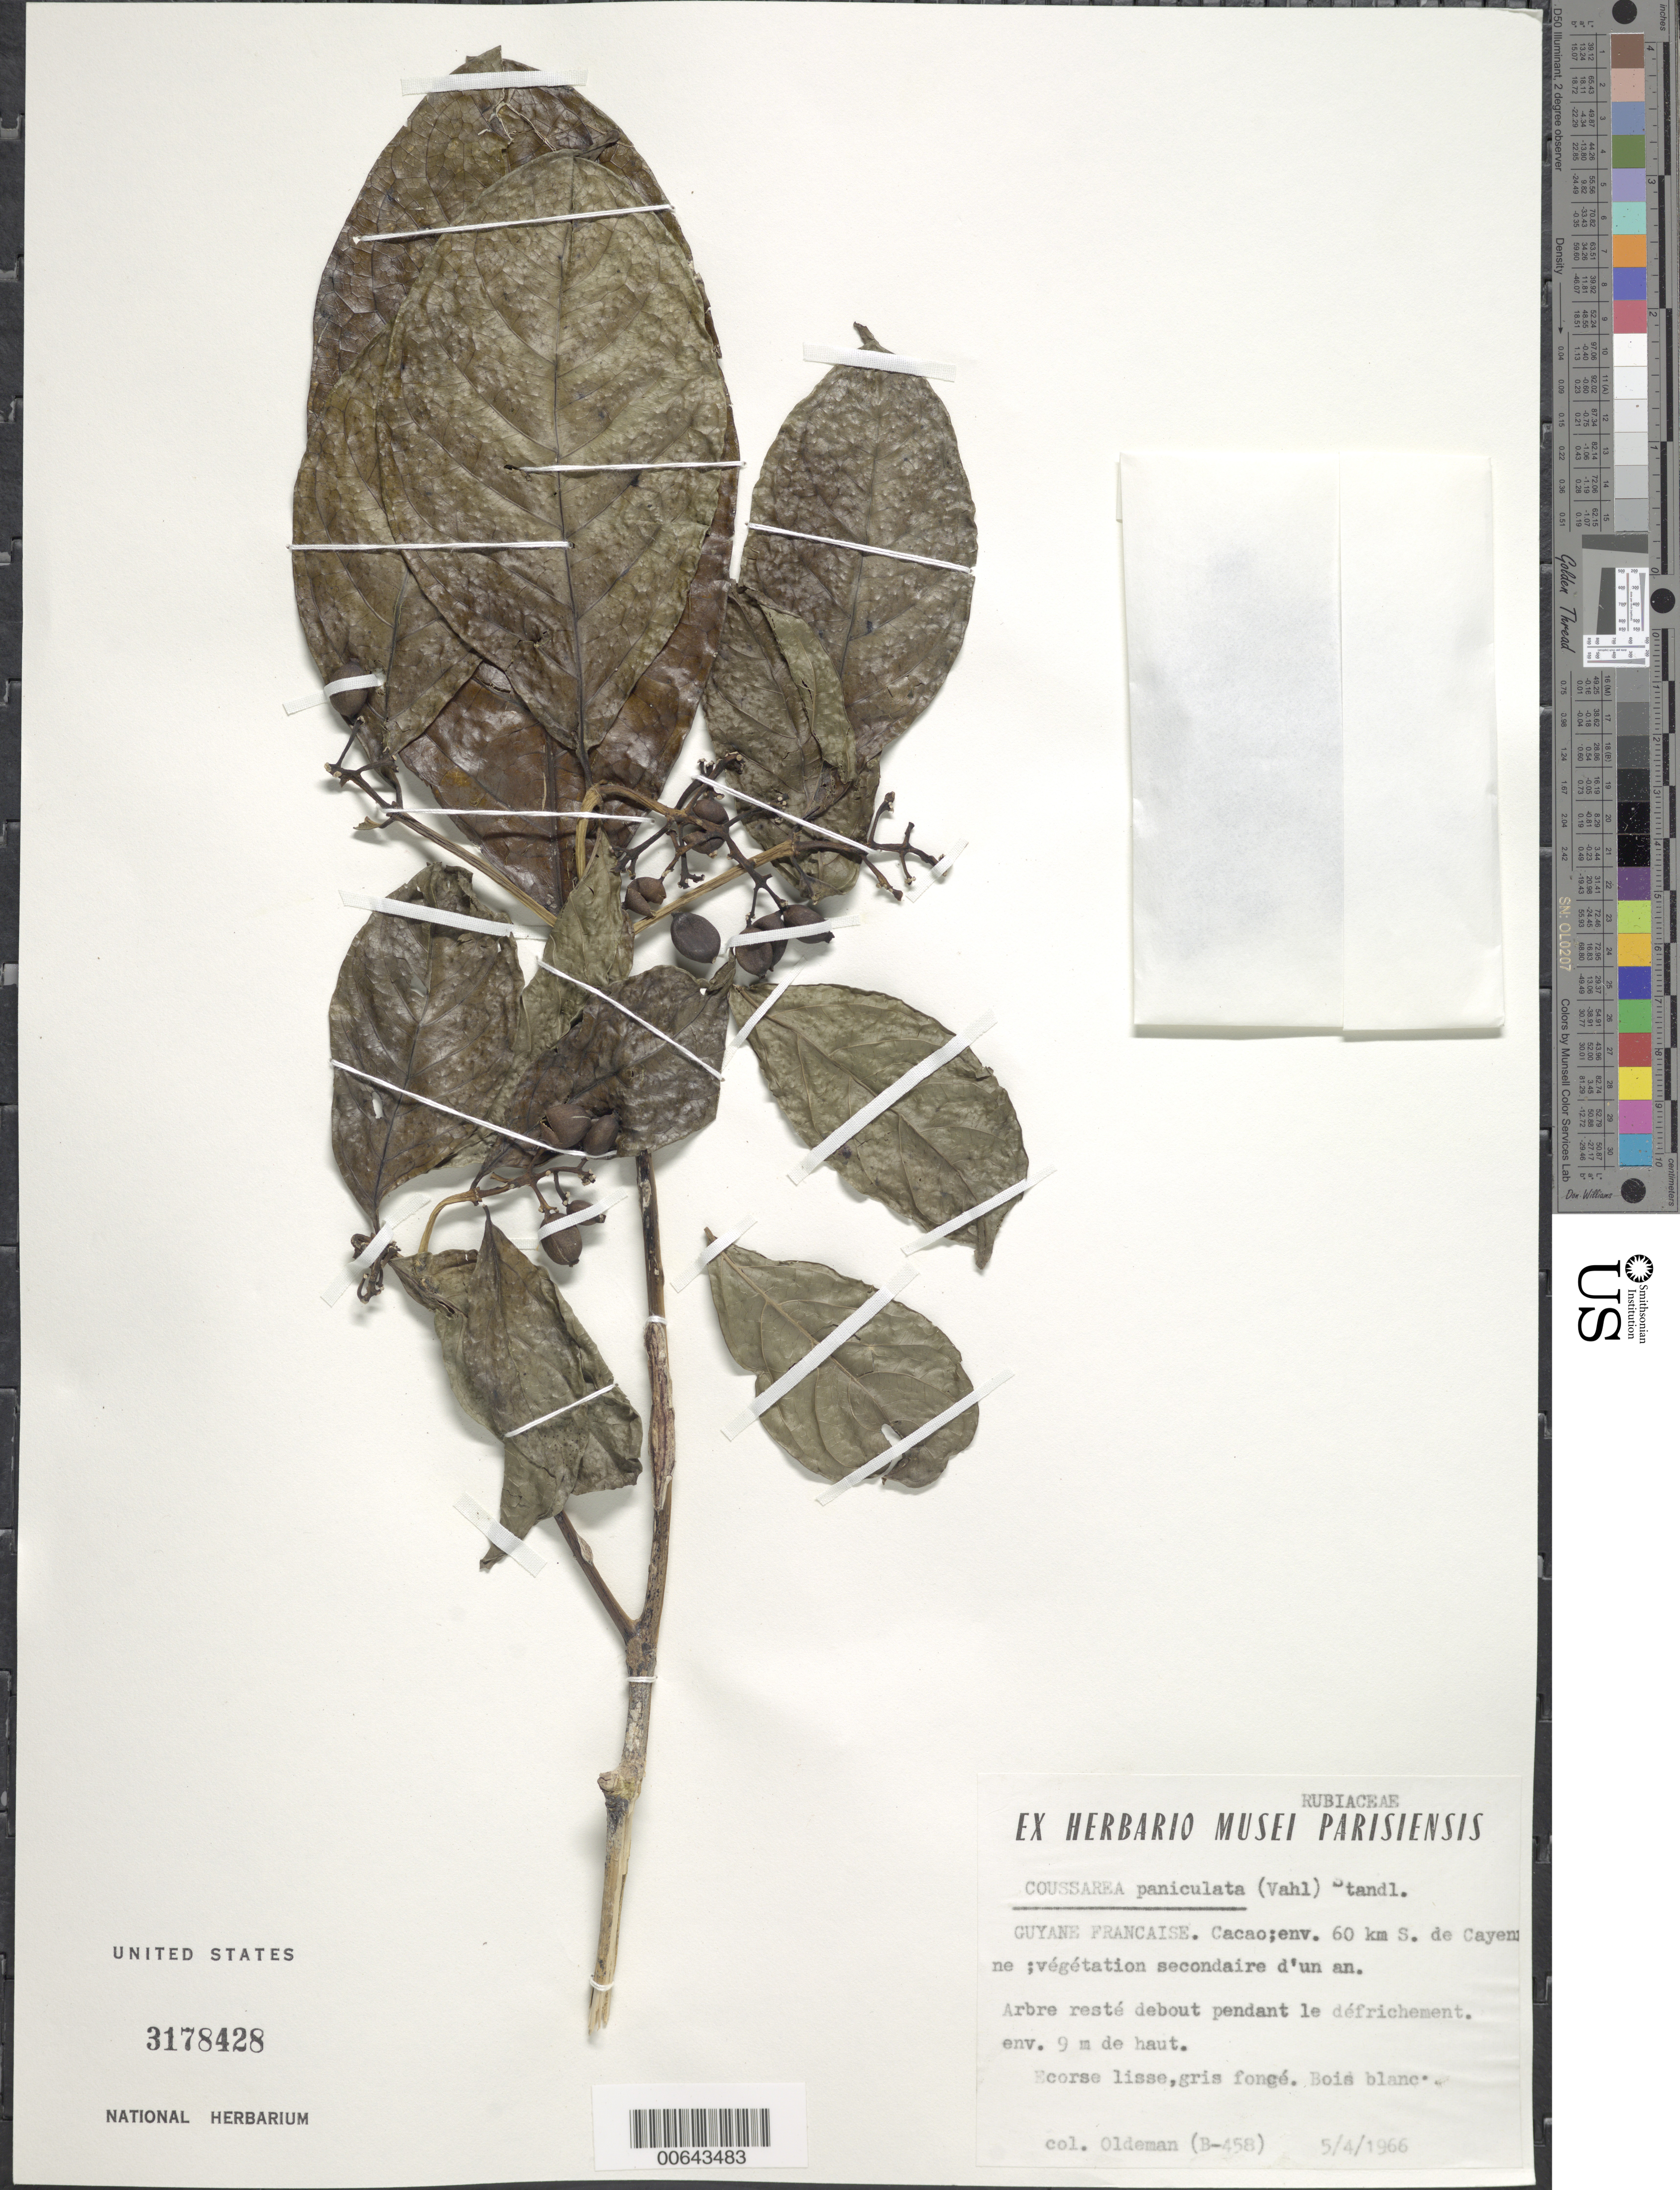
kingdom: Plantae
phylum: Tracheophyta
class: Magnoliopsida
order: Gentianales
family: Rubiaceae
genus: Coussarea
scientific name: Coussarea paniculata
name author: (Vahl) Standl.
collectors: R. Oldeman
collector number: B 458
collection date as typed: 5-Apr-66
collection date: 1966-04-05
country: French Guiana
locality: Cacao Village, env. 60 km S de Cayenne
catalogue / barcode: US 3178428